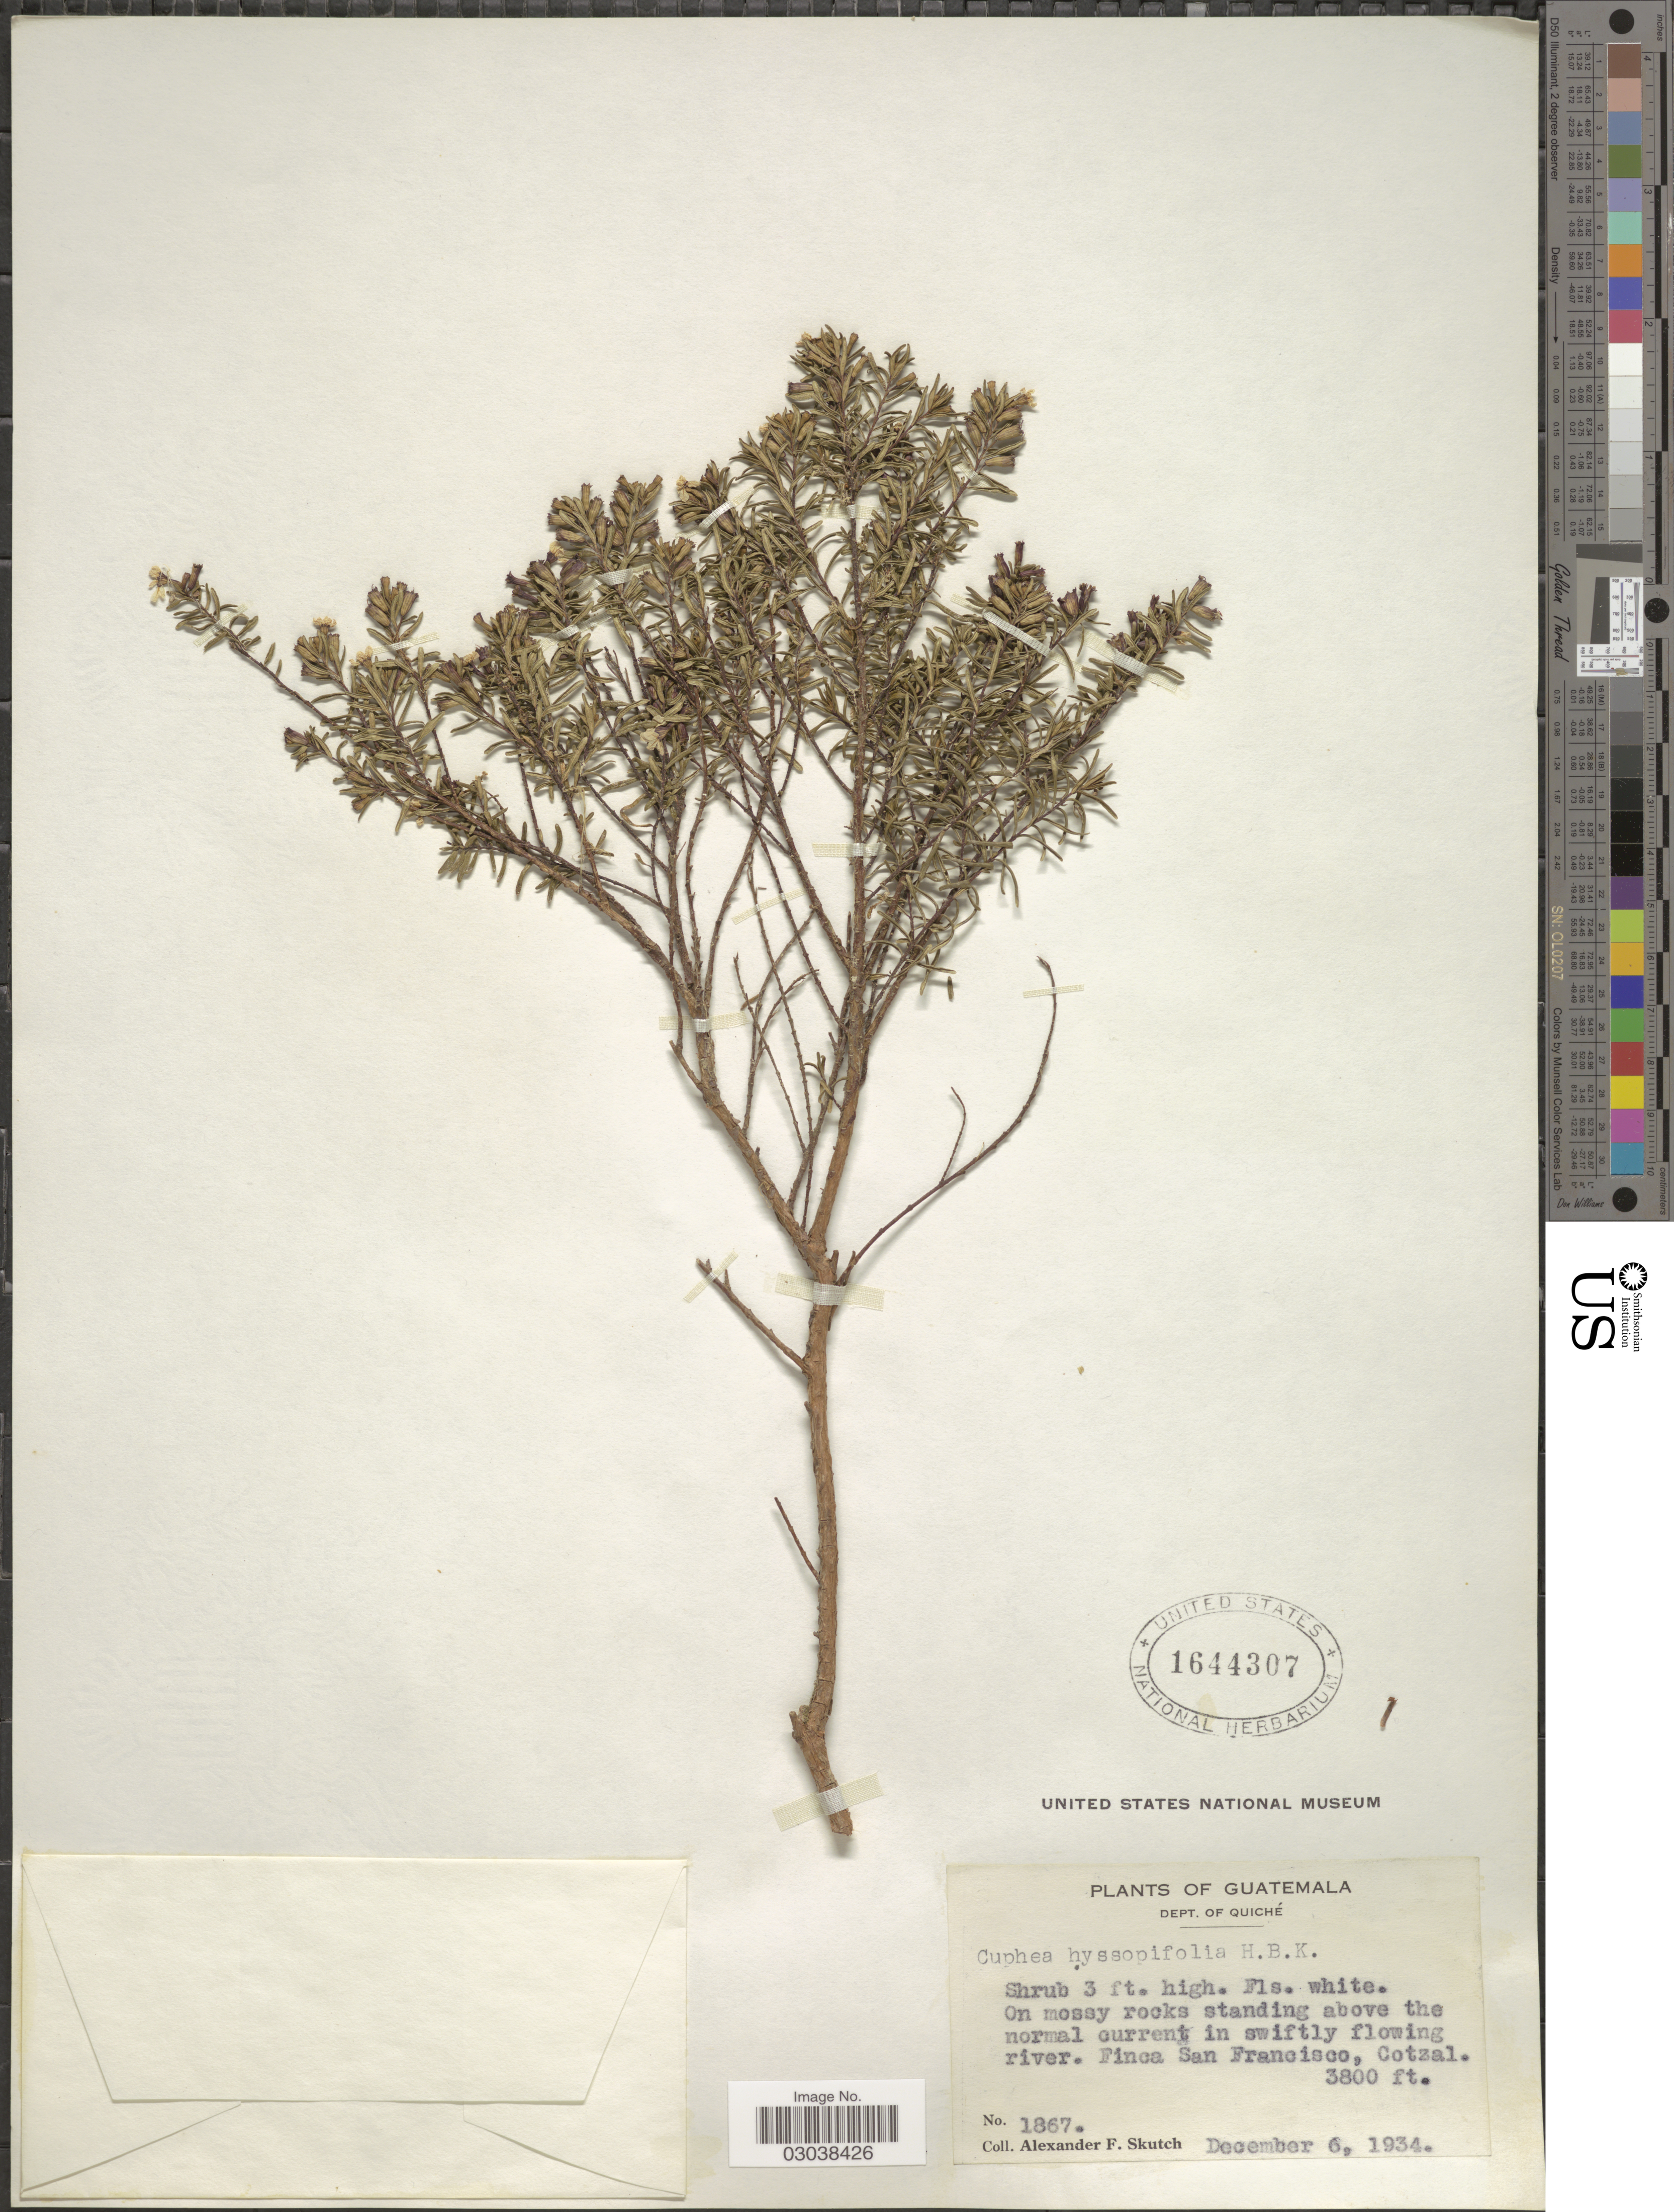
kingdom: Plantae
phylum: Tracheophyta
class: Magnoliopsida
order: Myrtales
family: Lythraceae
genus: Cuphea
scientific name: Cuphea hyssopifolia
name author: Kunth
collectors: A. F. Skutch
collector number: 1867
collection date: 1934-12-06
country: Guatemala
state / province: El Quiché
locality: Dept. of Quiché. Finca San Francisco, Cotzal.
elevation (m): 1158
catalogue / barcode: US 1644307